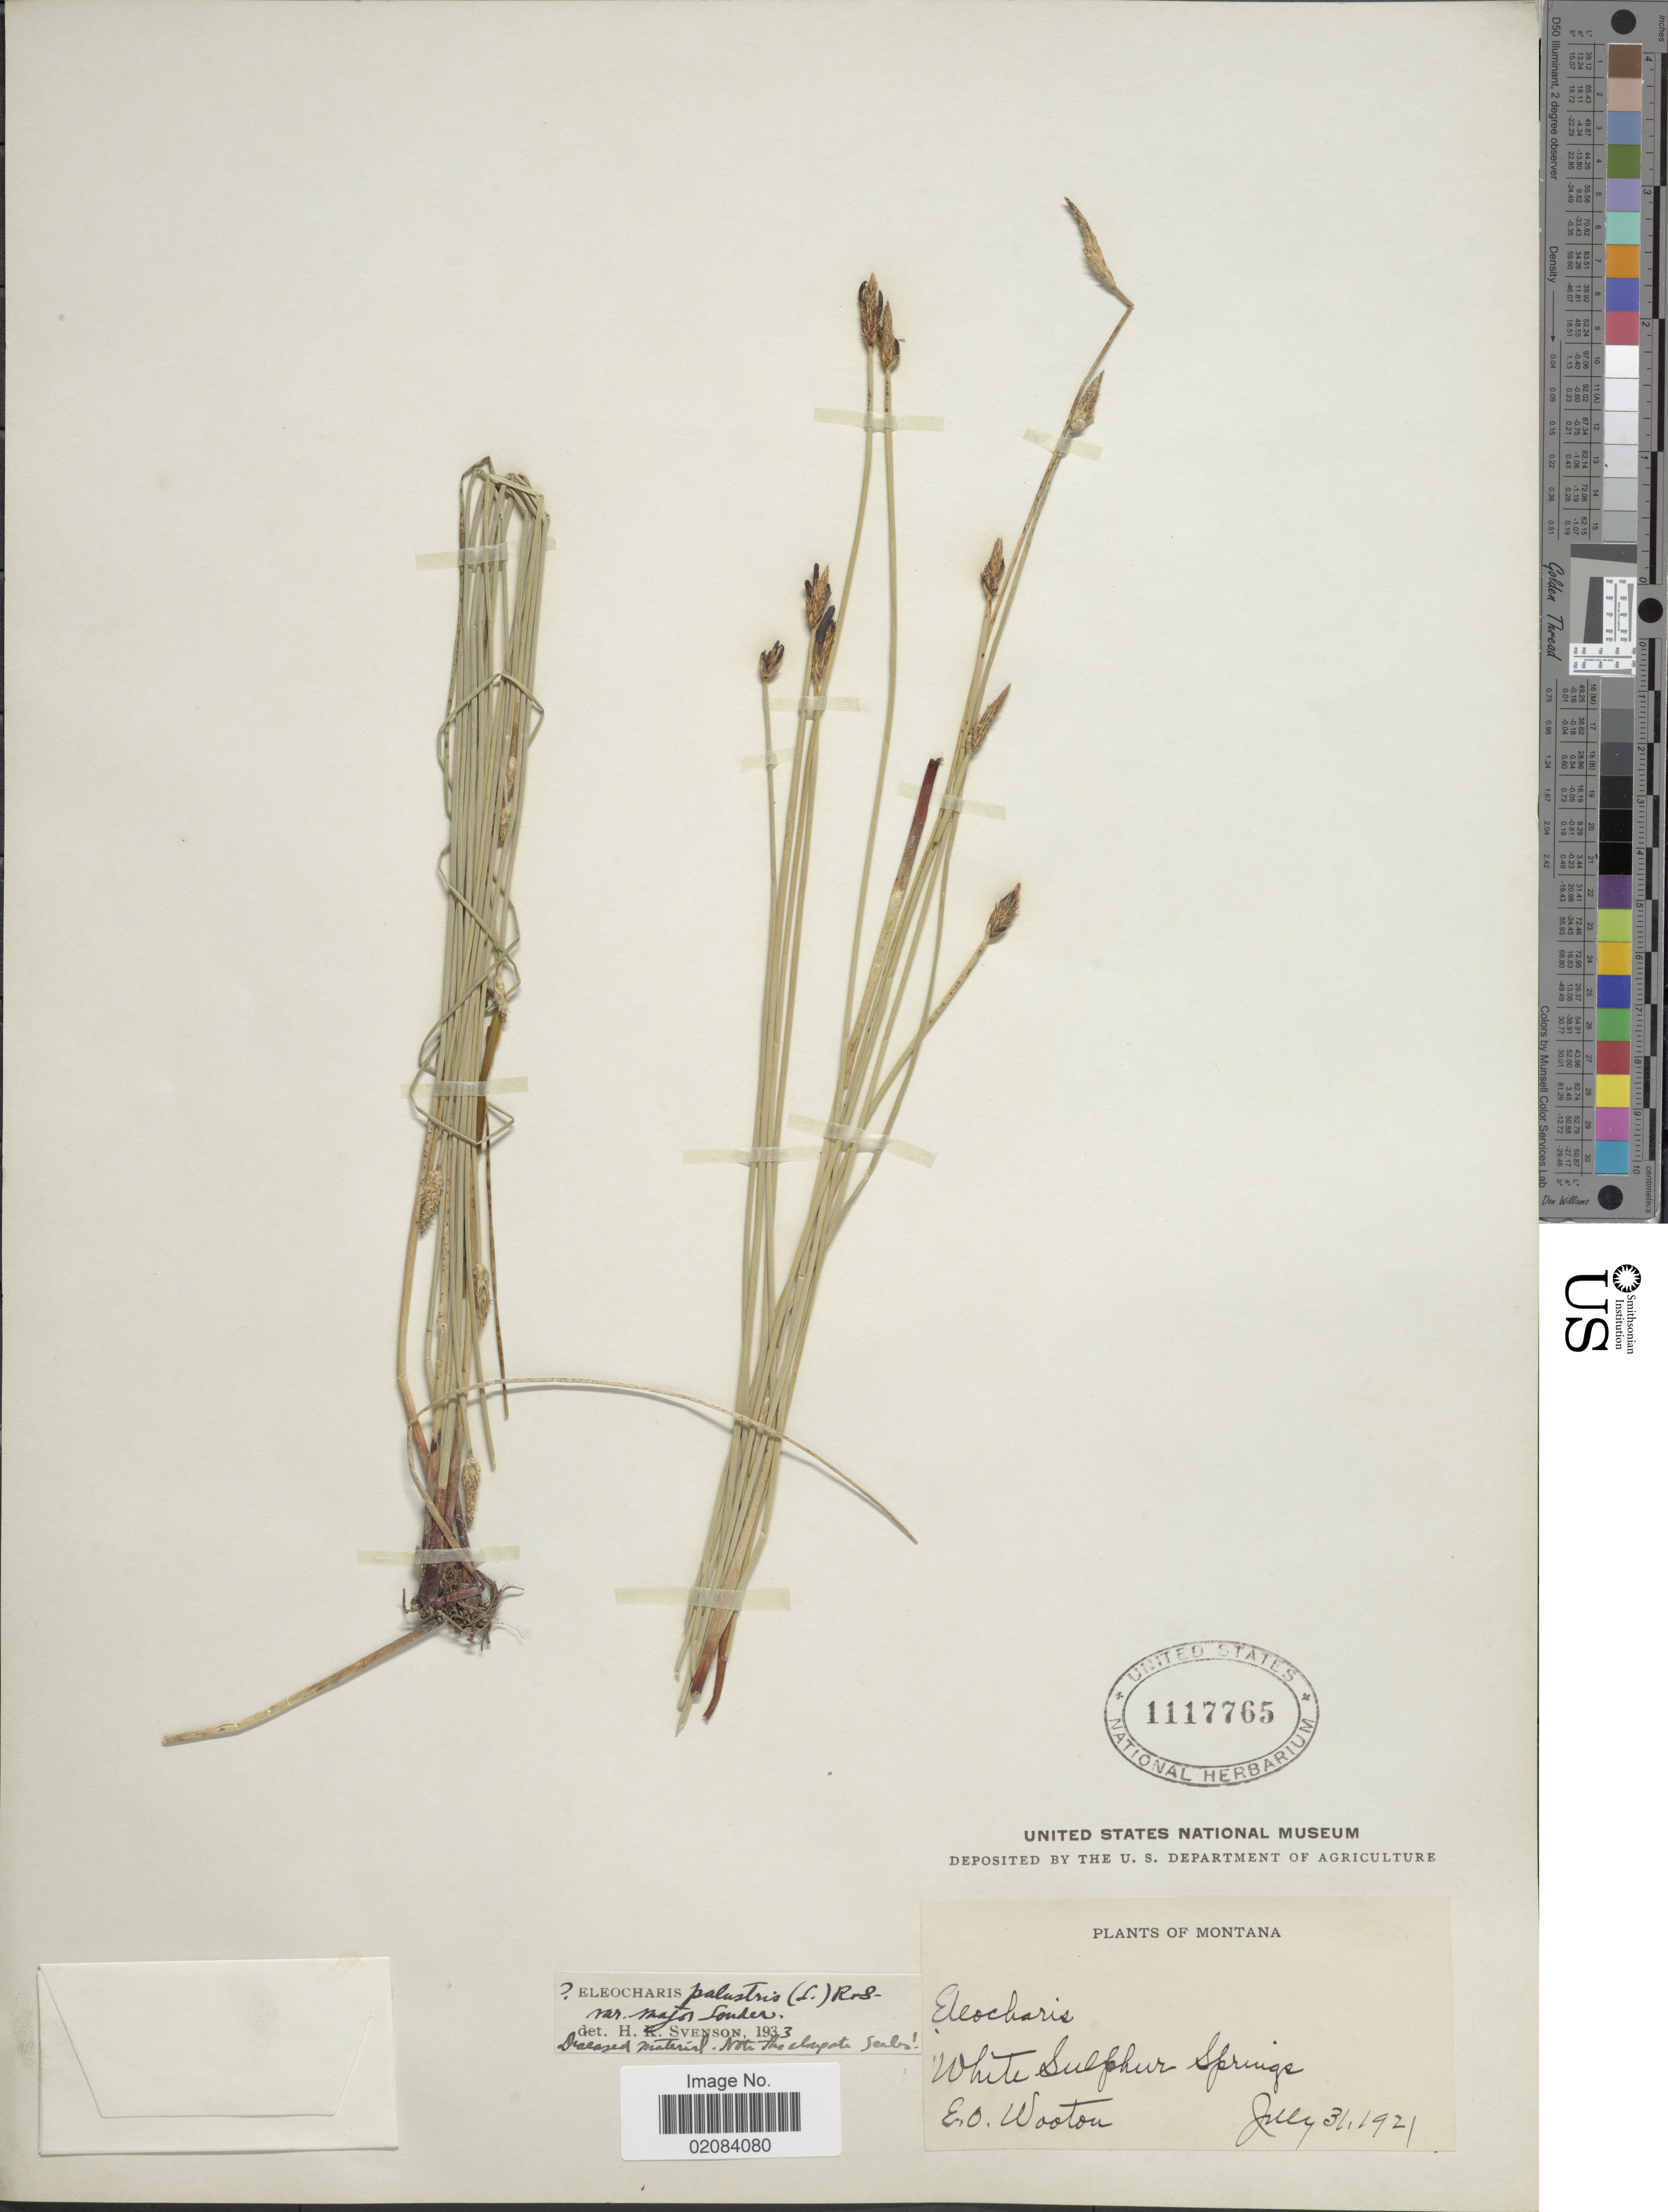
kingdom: Plantae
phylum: Tracheophyta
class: Liliopsida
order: Poales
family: Cyperaceae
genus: Eleocharis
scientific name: Eleocharis palustris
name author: (L.) Roem. & Schult.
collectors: E. O. Wooton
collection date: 1921-07-31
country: United States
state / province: Montana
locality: White Sulphur Springs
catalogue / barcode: US 1117765